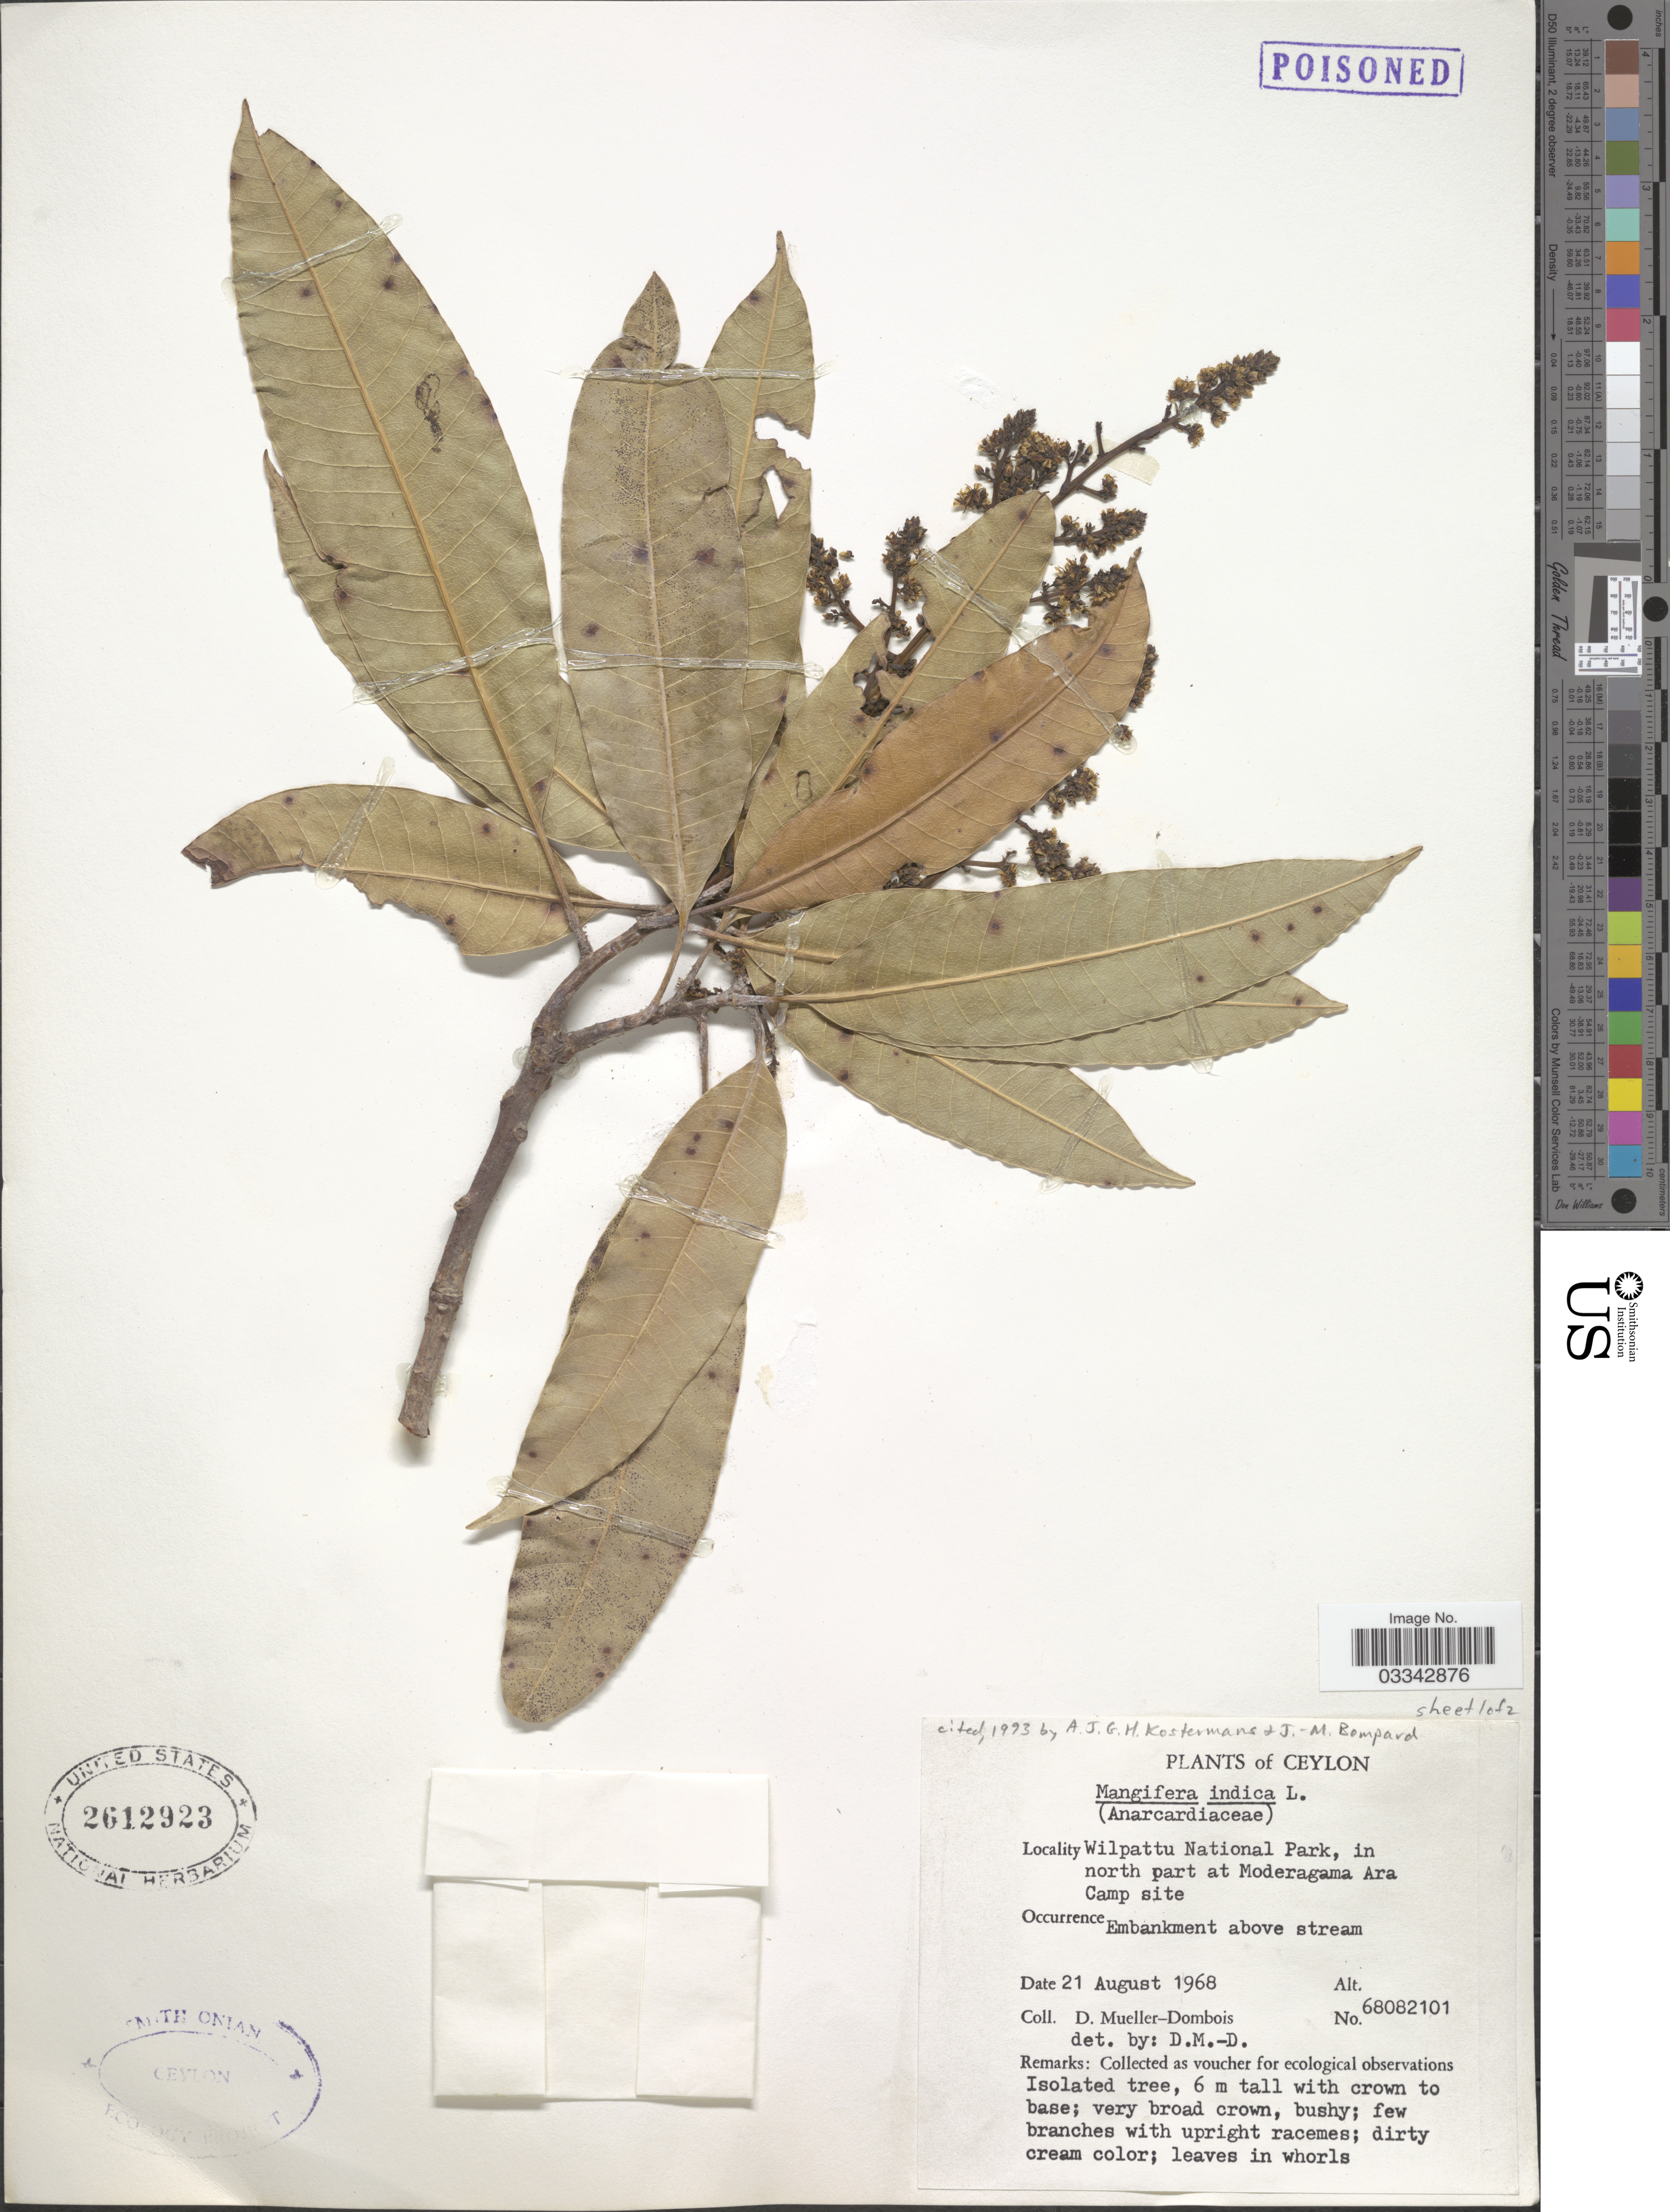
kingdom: Plantae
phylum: Tracheophyta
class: Magnoliopsida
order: Sapindales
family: Anacardiaceae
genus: Mangifera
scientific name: Mangifera indica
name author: L.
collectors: D. Meuller-Dombois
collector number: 68082101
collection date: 1968-08-21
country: Sri Lanka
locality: Ceylon. Wilpattu National Park, in north part at Moderagama Ara Camp site.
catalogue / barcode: US 2612923